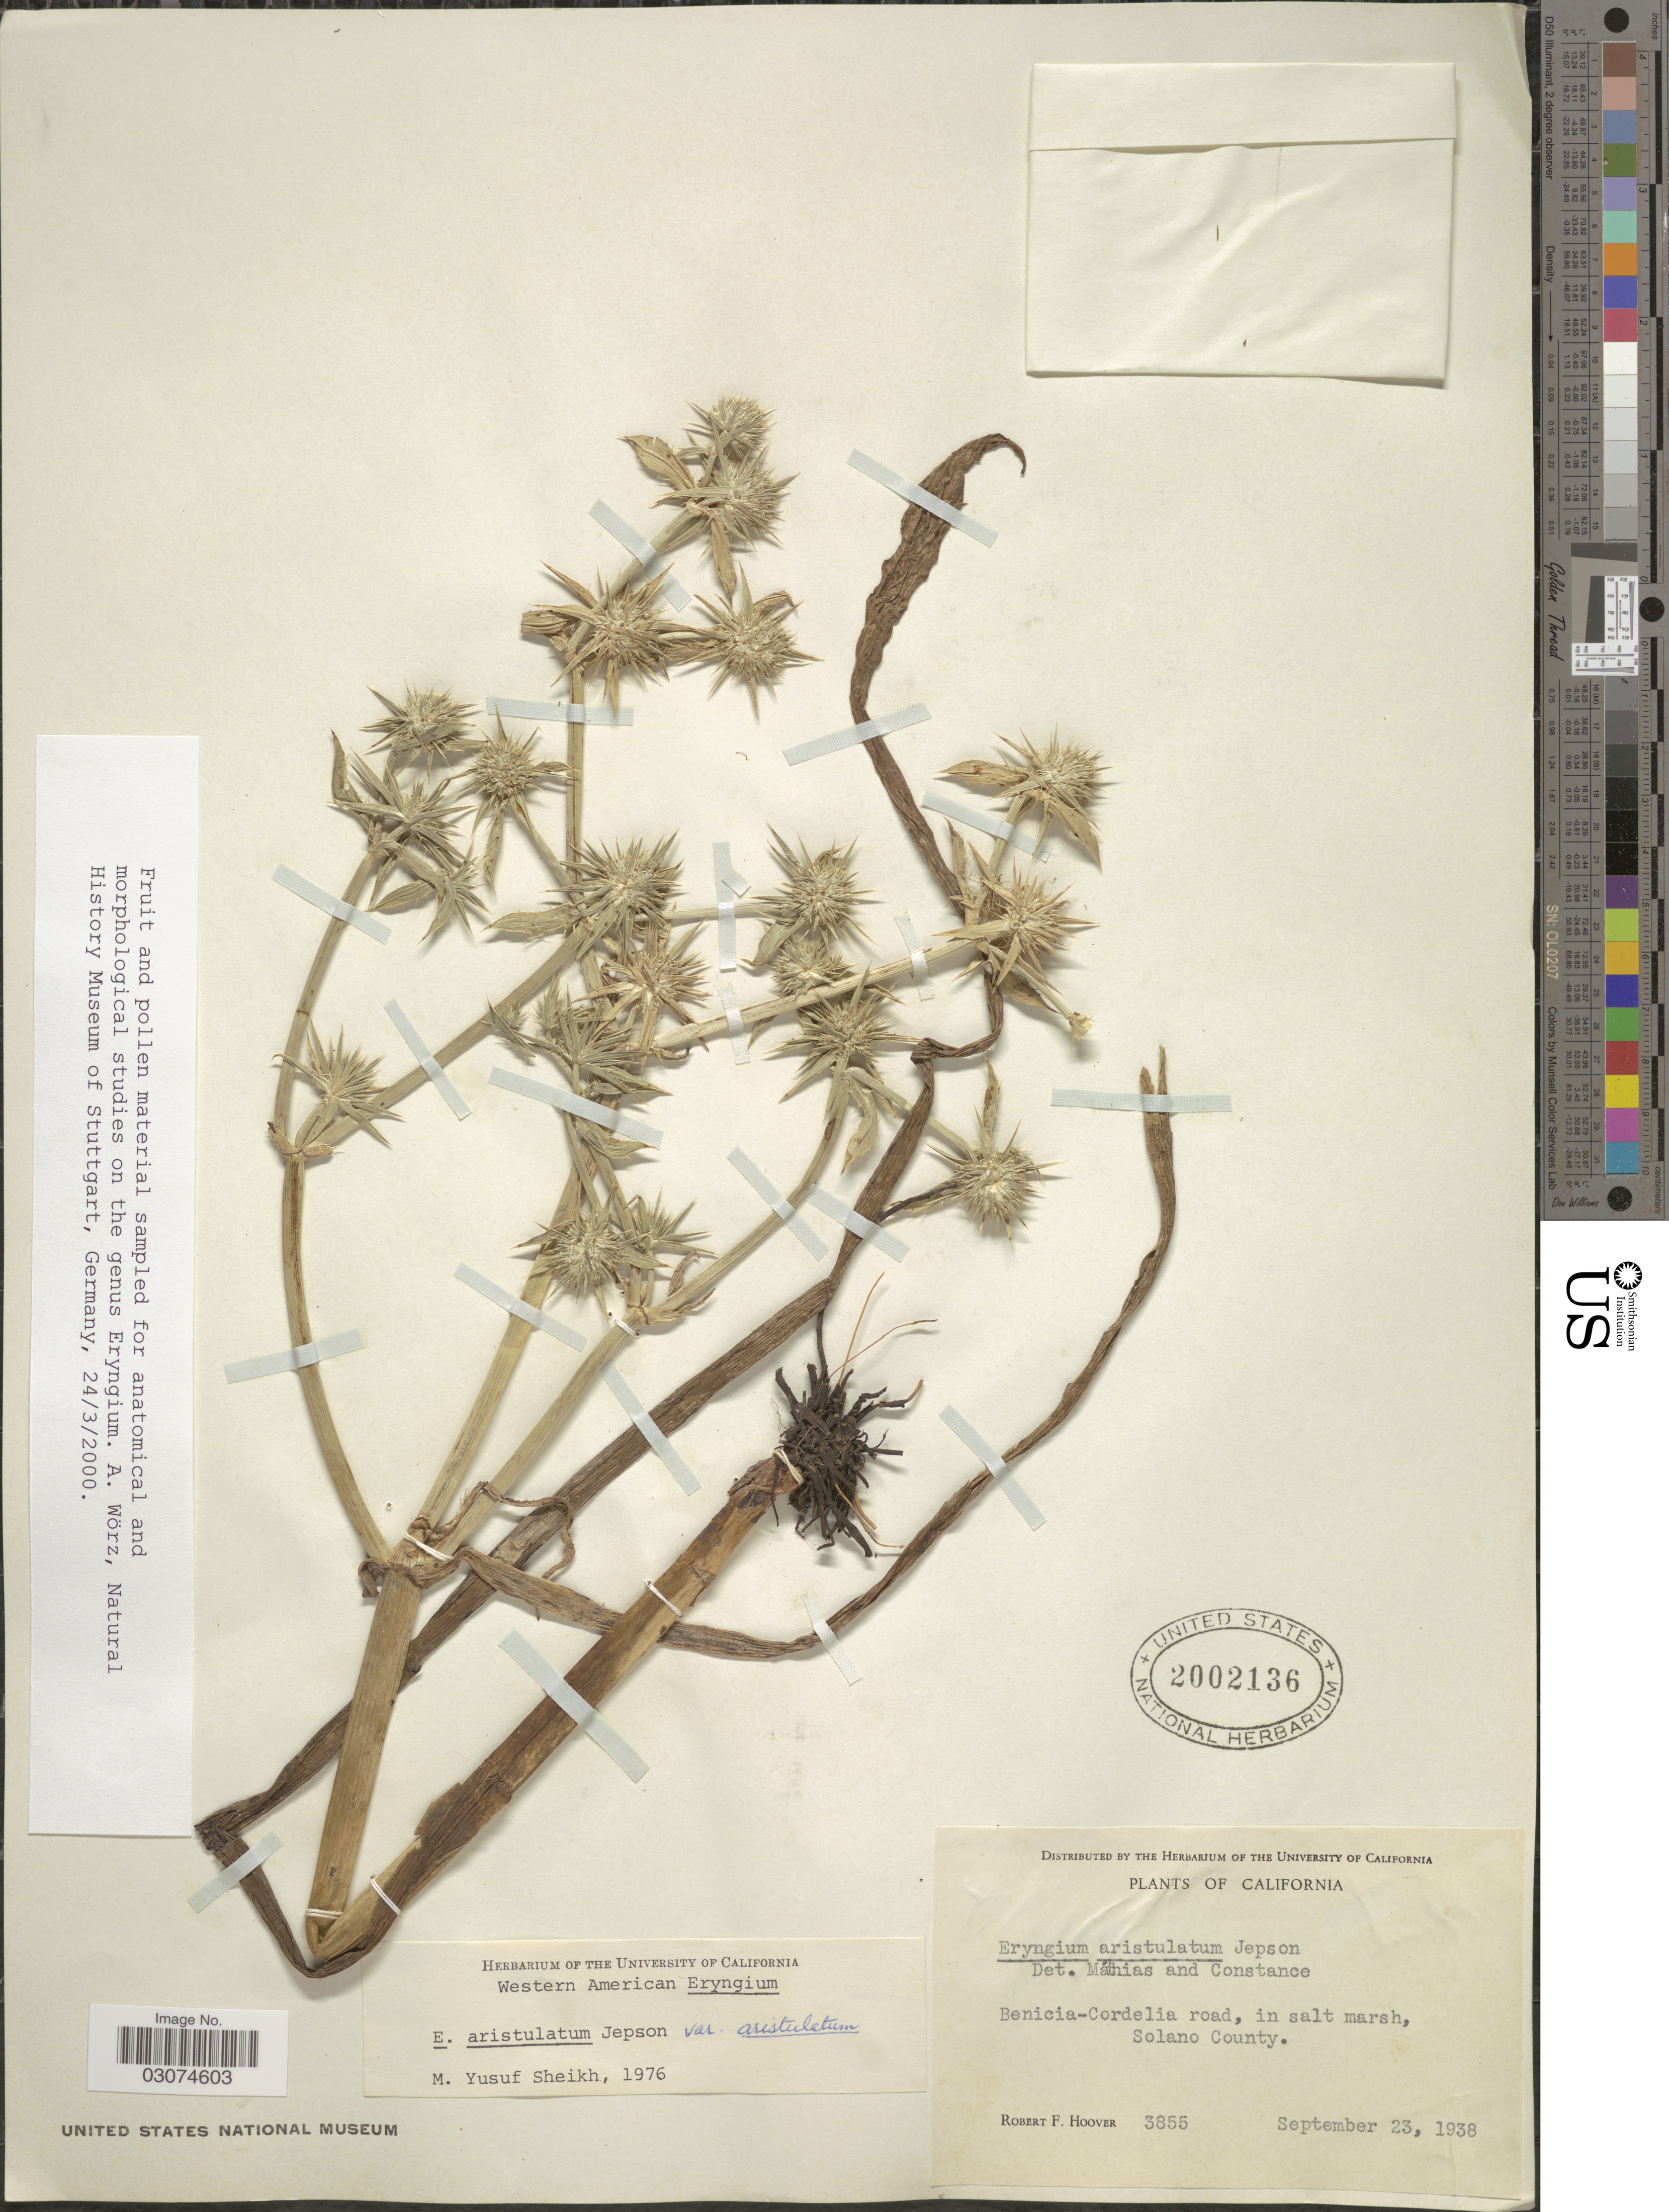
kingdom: Plantae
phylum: Tracheophyta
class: Magnoliopsida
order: Apiales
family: Apiaceae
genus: Eryngium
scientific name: Eryngium aristulatum var. aristulatum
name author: Jeps.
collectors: R. F. Hoover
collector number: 3855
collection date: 1938-09-23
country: United States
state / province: California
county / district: Solano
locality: Benicia-Cordelia road, in salt marsh, Solano County.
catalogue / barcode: US 2002136